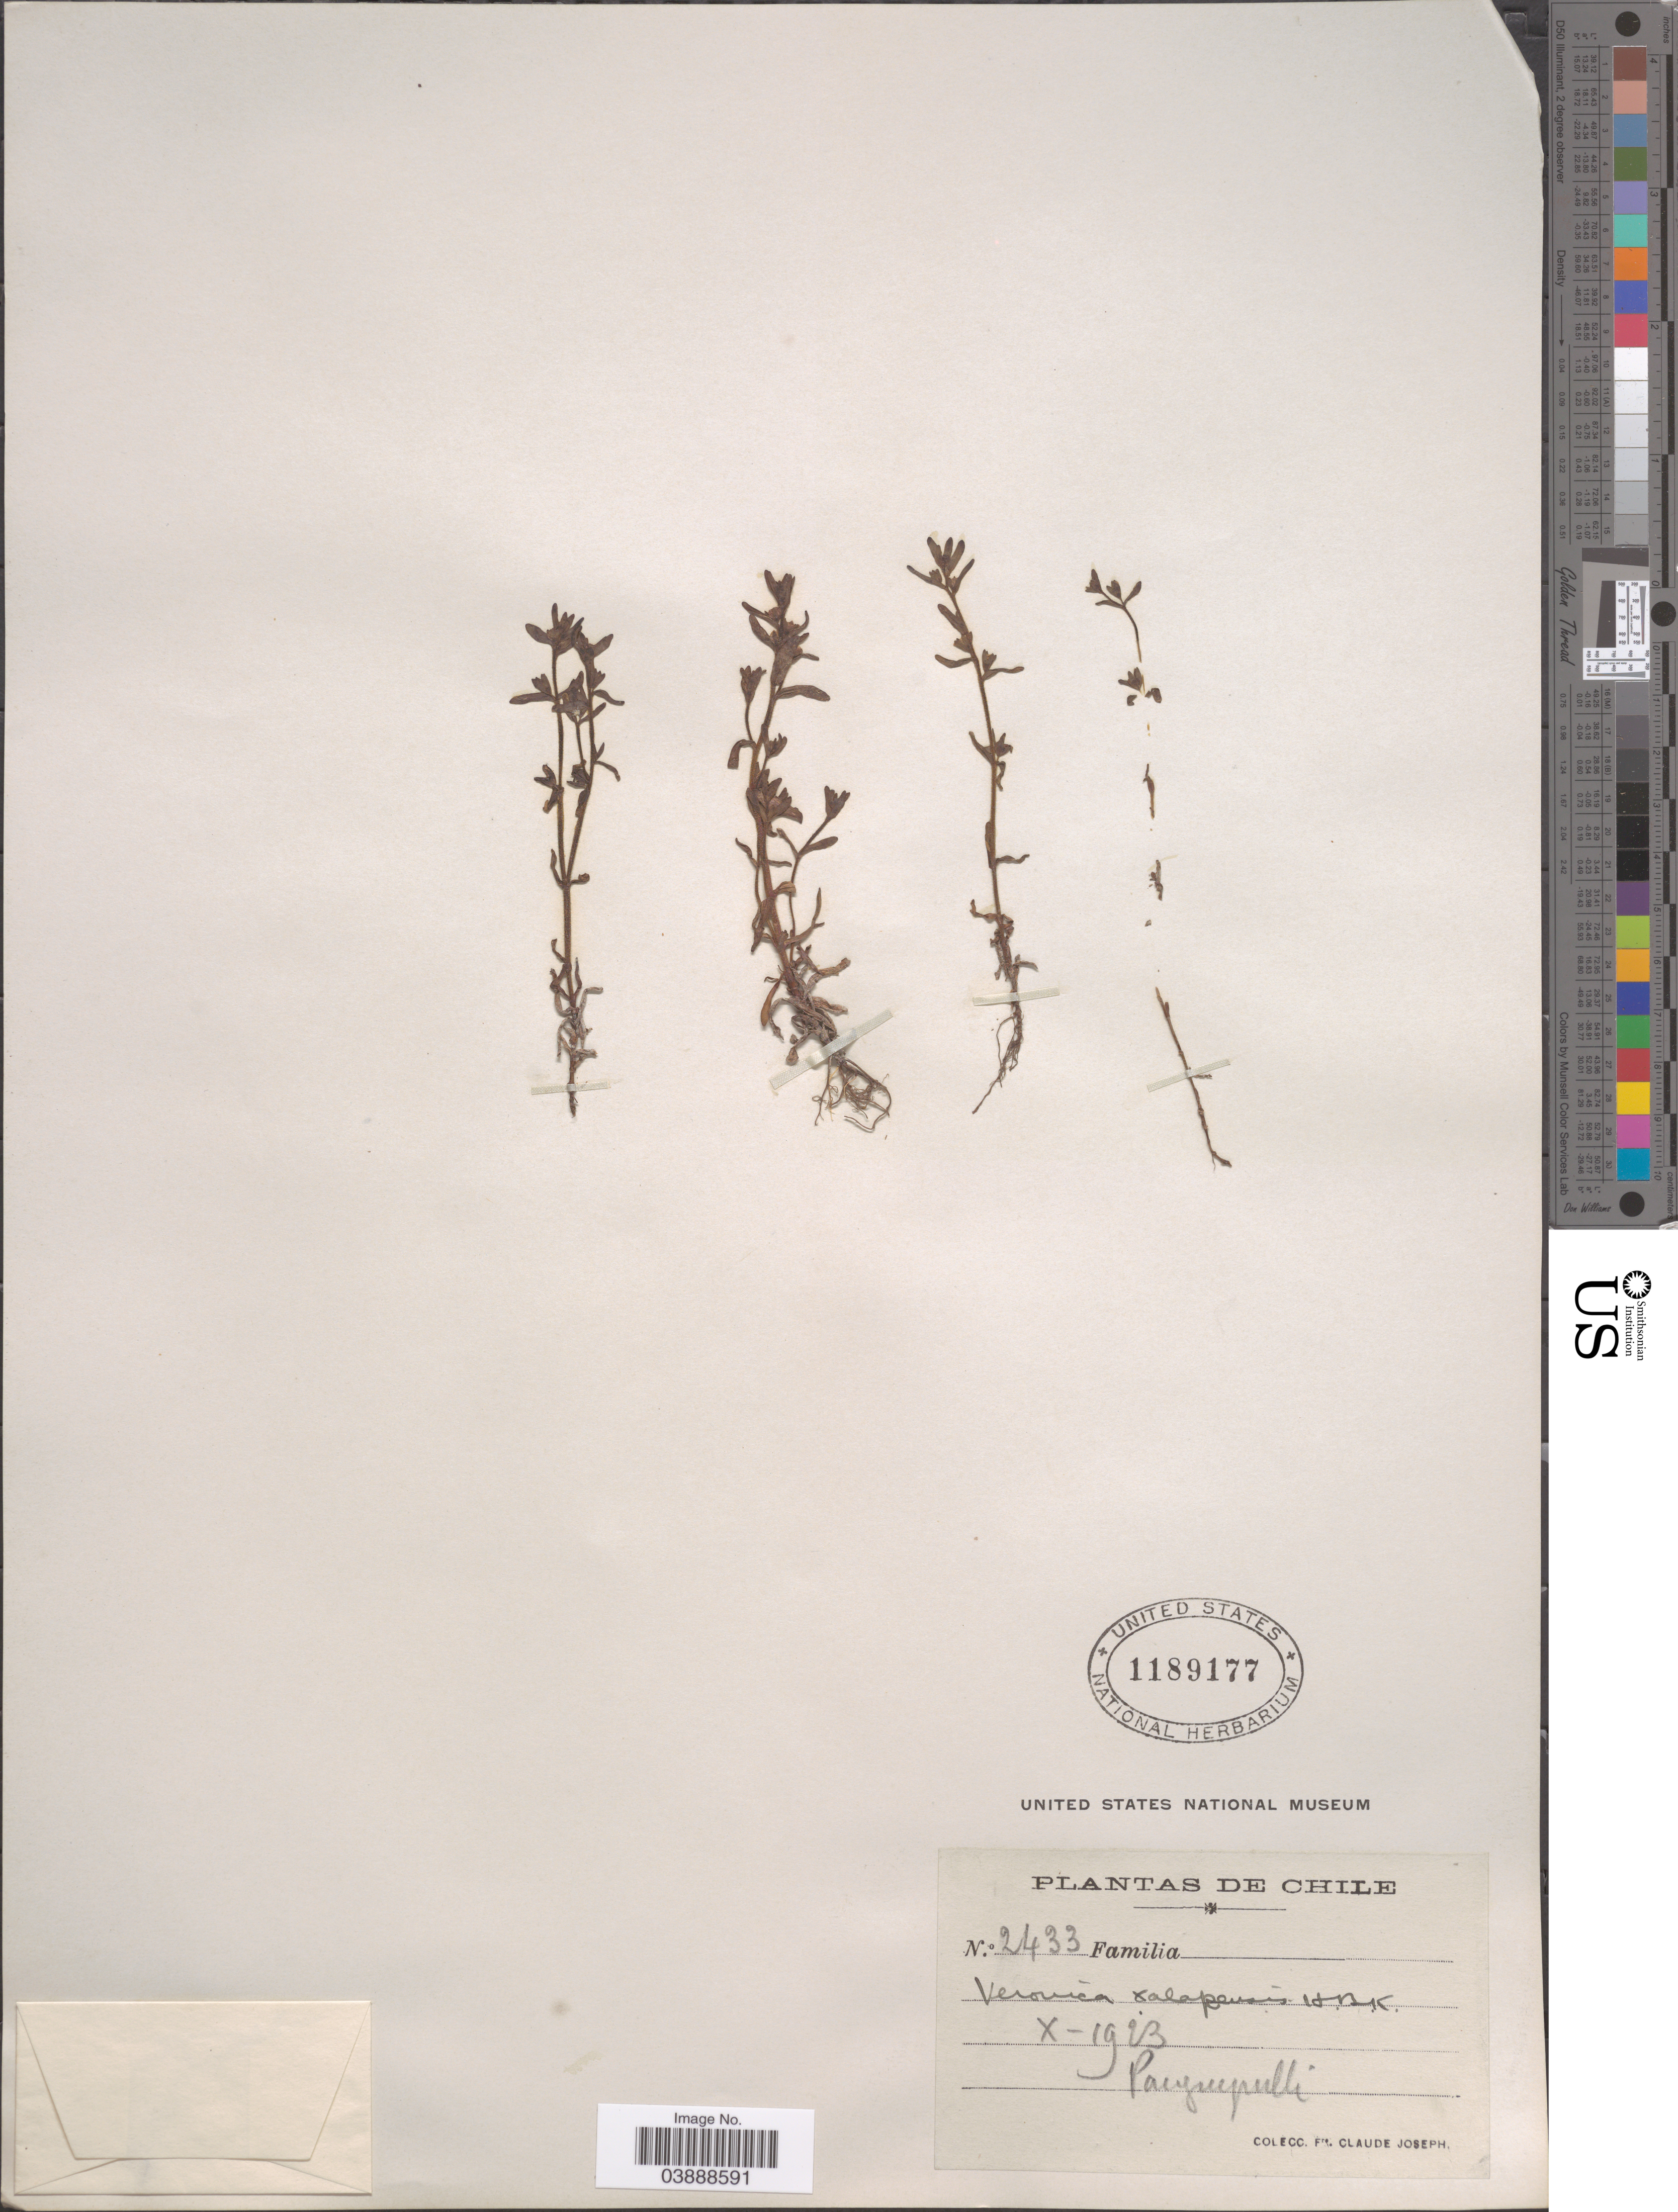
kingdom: Plantae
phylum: Tracheophyta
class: Magnoliopsida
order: Lamiales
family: Plantaginaceae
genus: Veronica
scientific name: Veronica peregrina var. xalapensis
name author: Kunth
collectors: Bro. Claude-Joseph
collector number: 2433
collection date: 1923-10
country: Chile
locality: Panguipulli.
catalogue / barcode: US 1189177